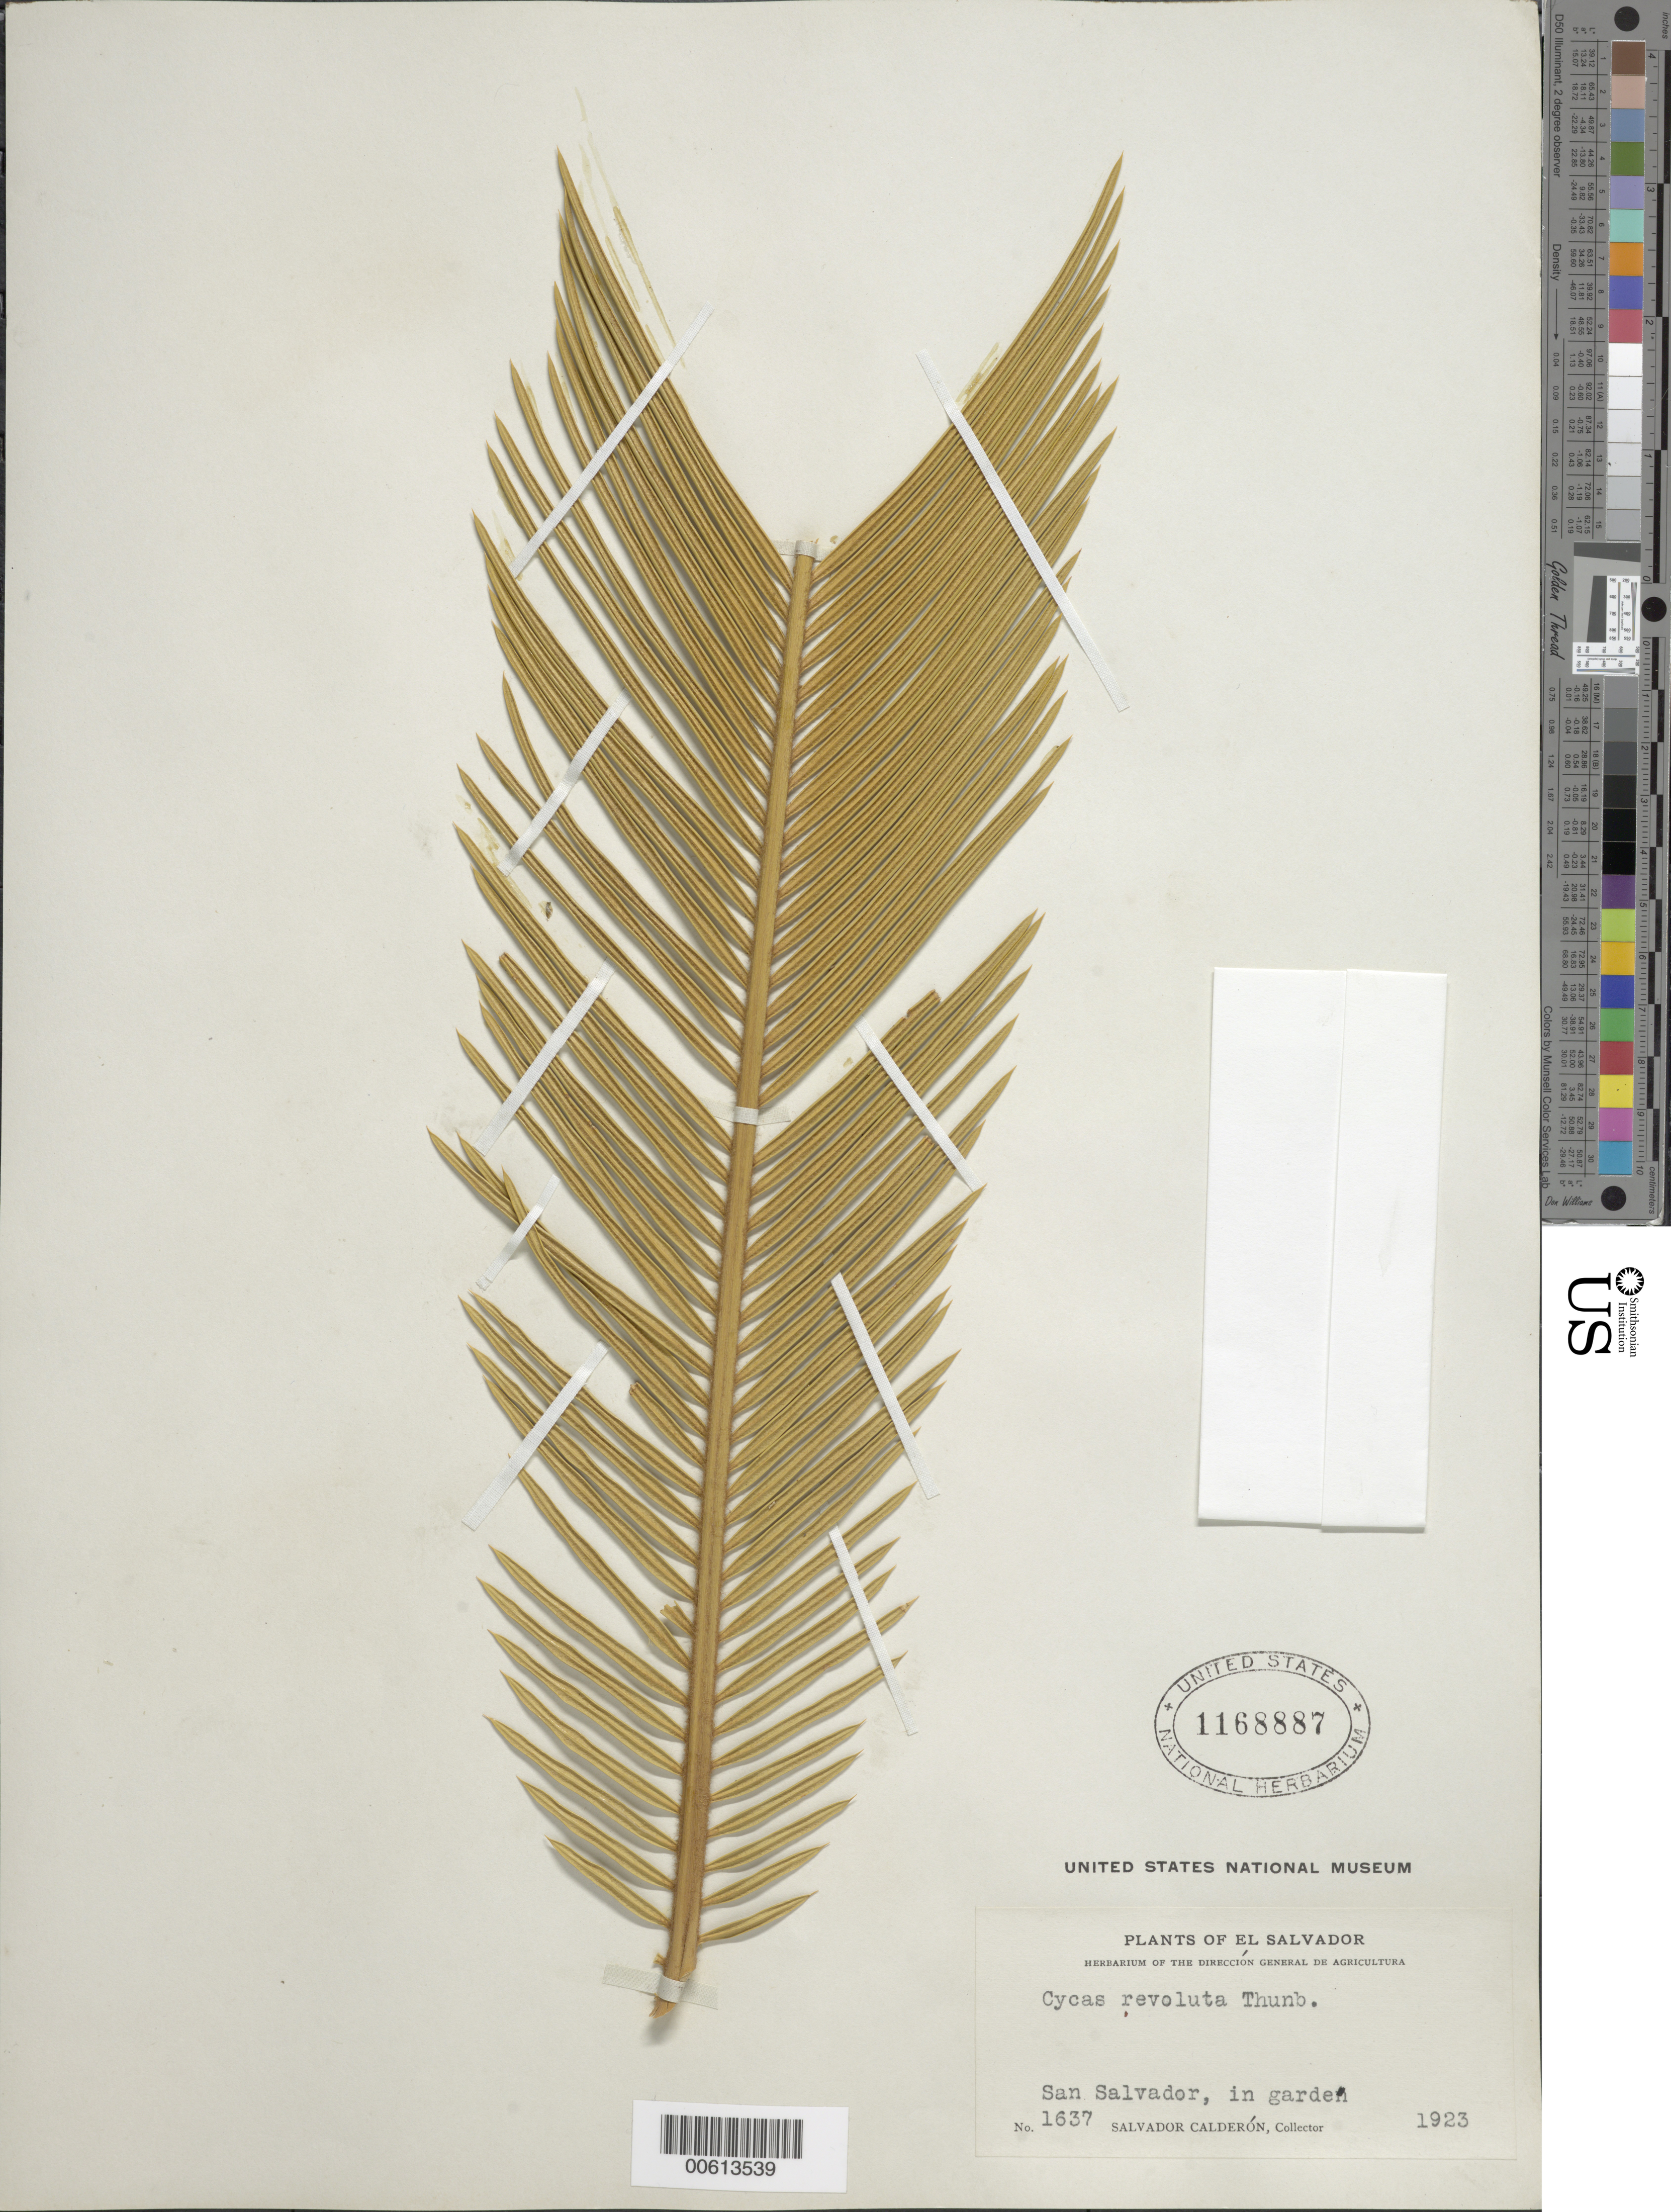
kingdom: Plantae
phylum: Tracheophyta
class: Cycadopsida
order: Cycadales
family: Cycadaceae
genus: Cycas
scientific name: Cycas revoluta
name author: Thunb.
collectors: S. Caldeon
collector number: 1637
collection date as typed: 1923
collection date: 1923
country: El Salvador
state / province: San Salvador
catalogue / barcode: US 1168887